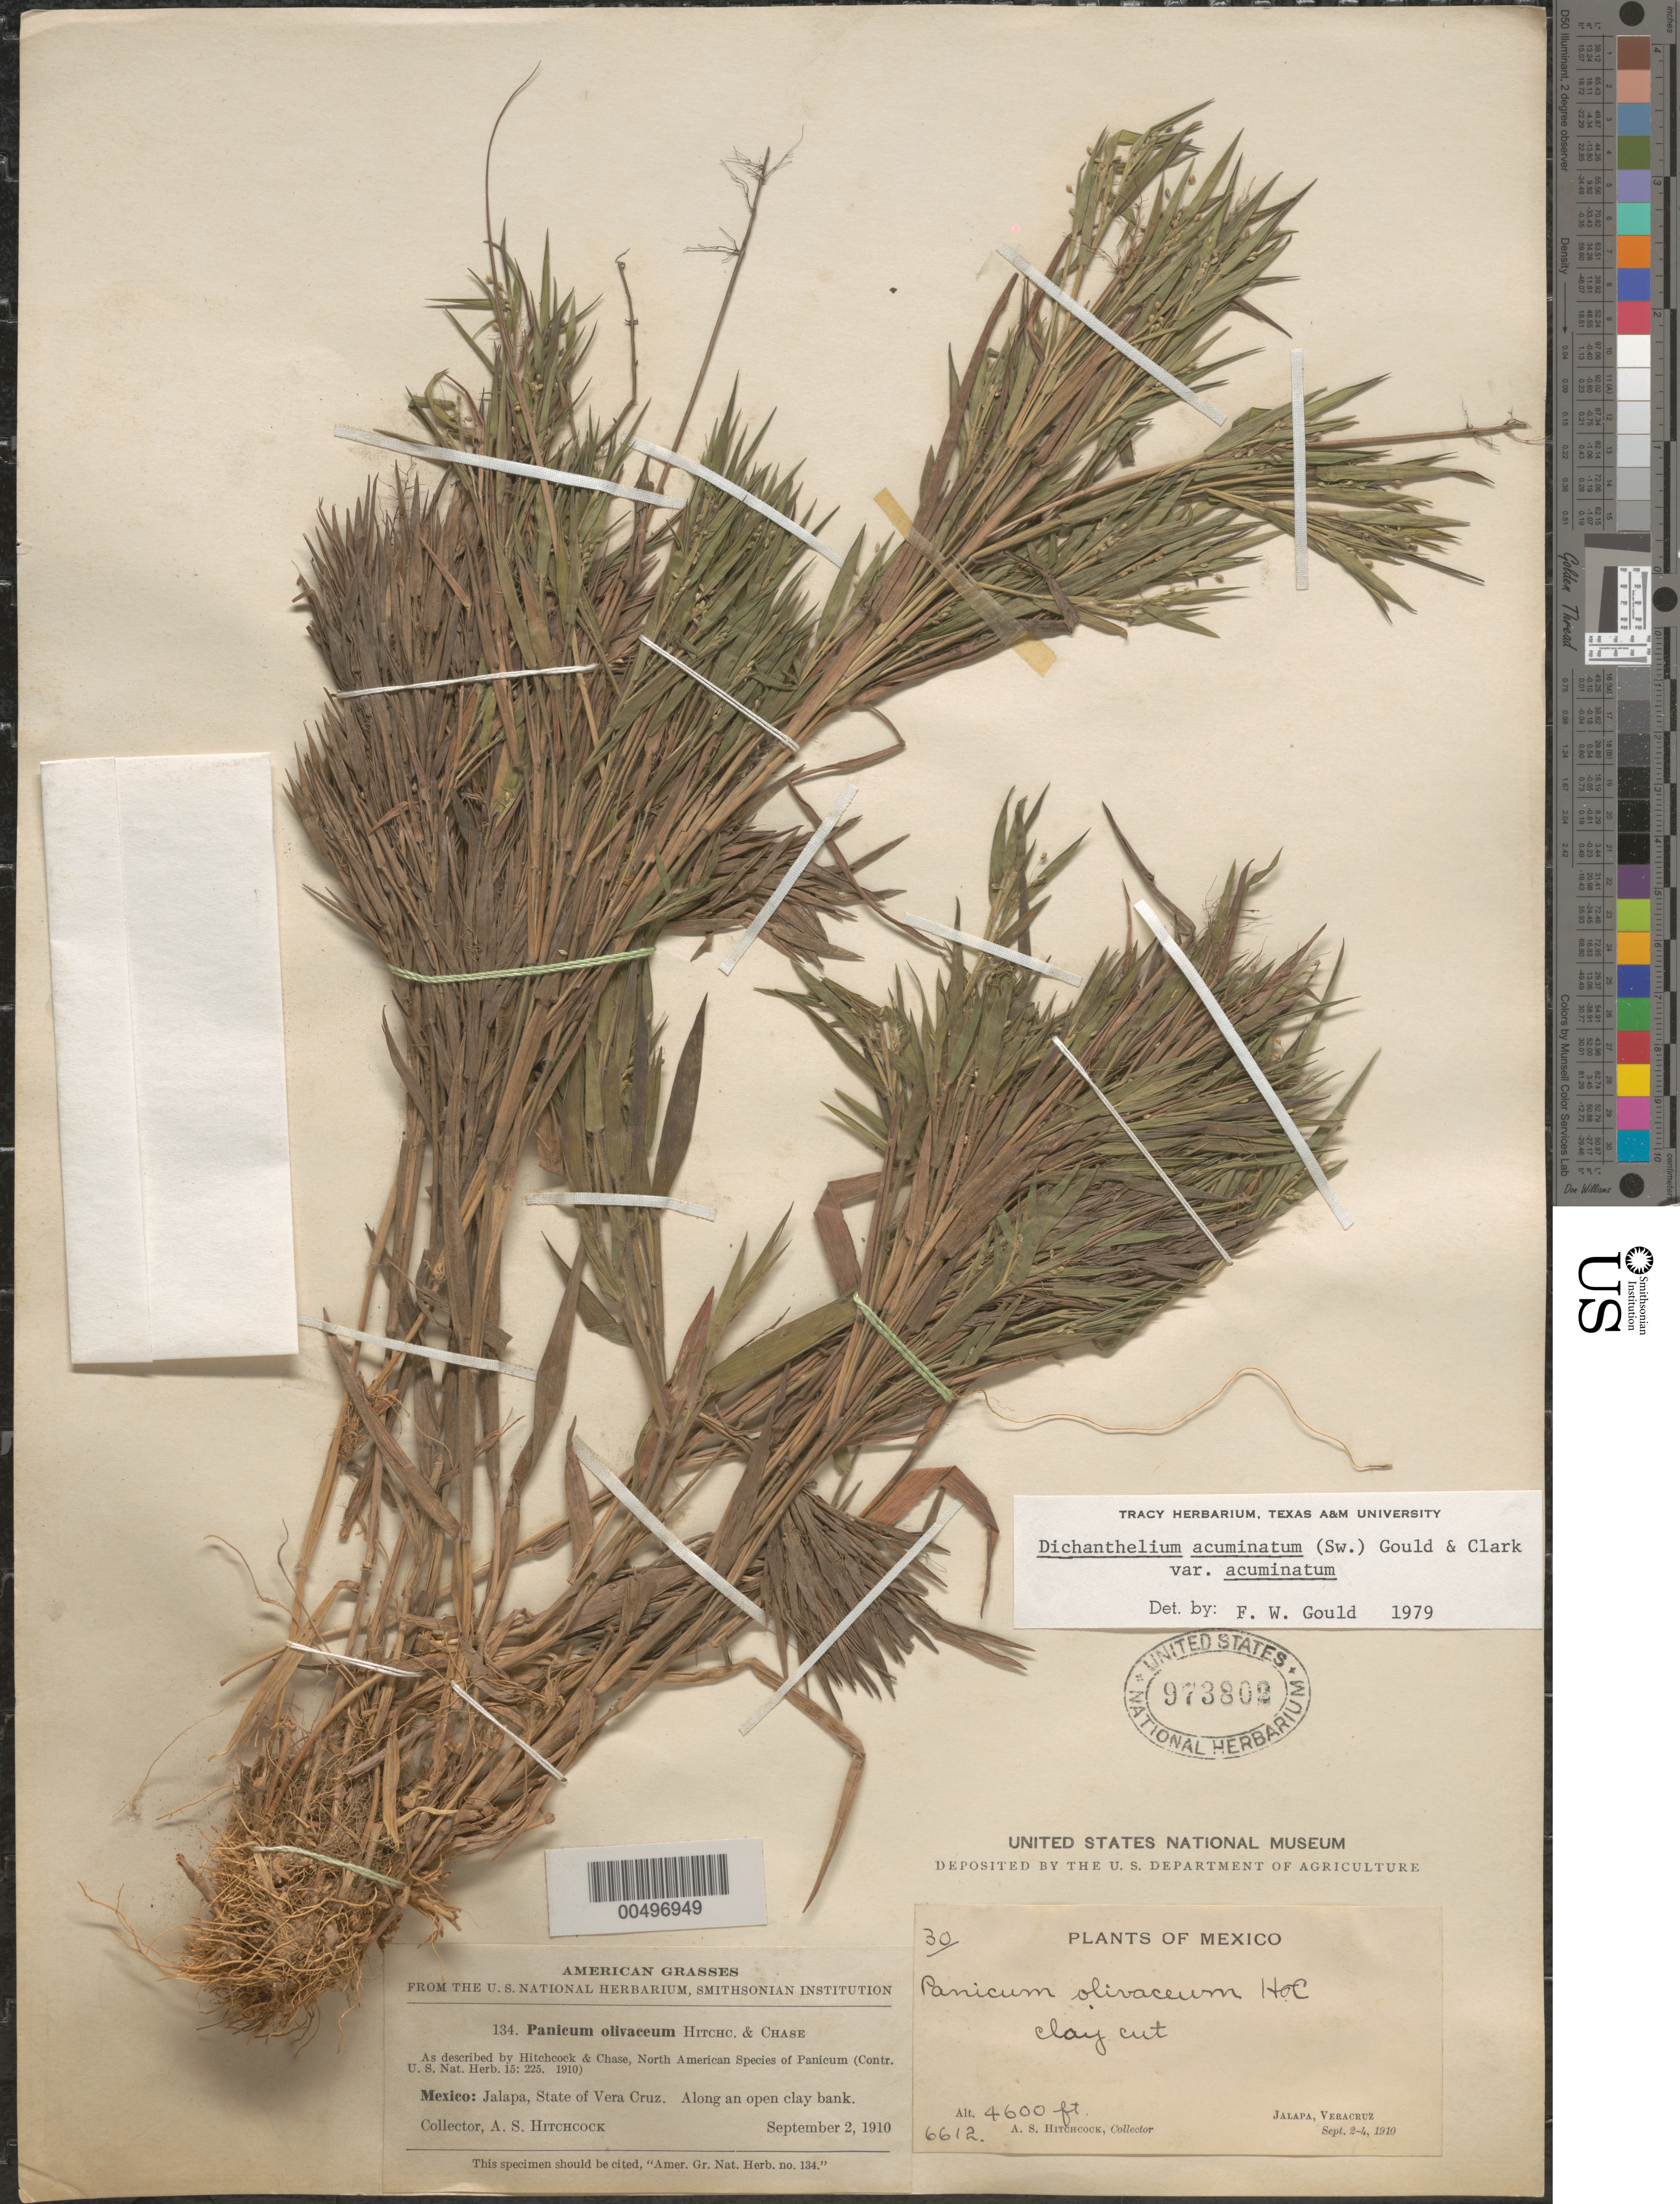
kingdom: Plantae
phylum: Tracheophyta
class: Liliopsida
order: Poales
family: Poaceae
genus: Dichanthelium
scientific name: Dichanthelium acuminatum var. acuminatum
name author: (Sw.) Gould & C.A. Clark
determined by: Gould, F. W.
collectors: A. S. Hitchcock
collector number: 6612/134/30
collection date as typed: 2 Sep 1910 to 4 Sep 1910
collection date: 1910-09-02/1910-09-04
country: Mexico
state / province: Veracruz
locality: Jalapa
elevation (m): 1402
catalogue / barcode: US 973802